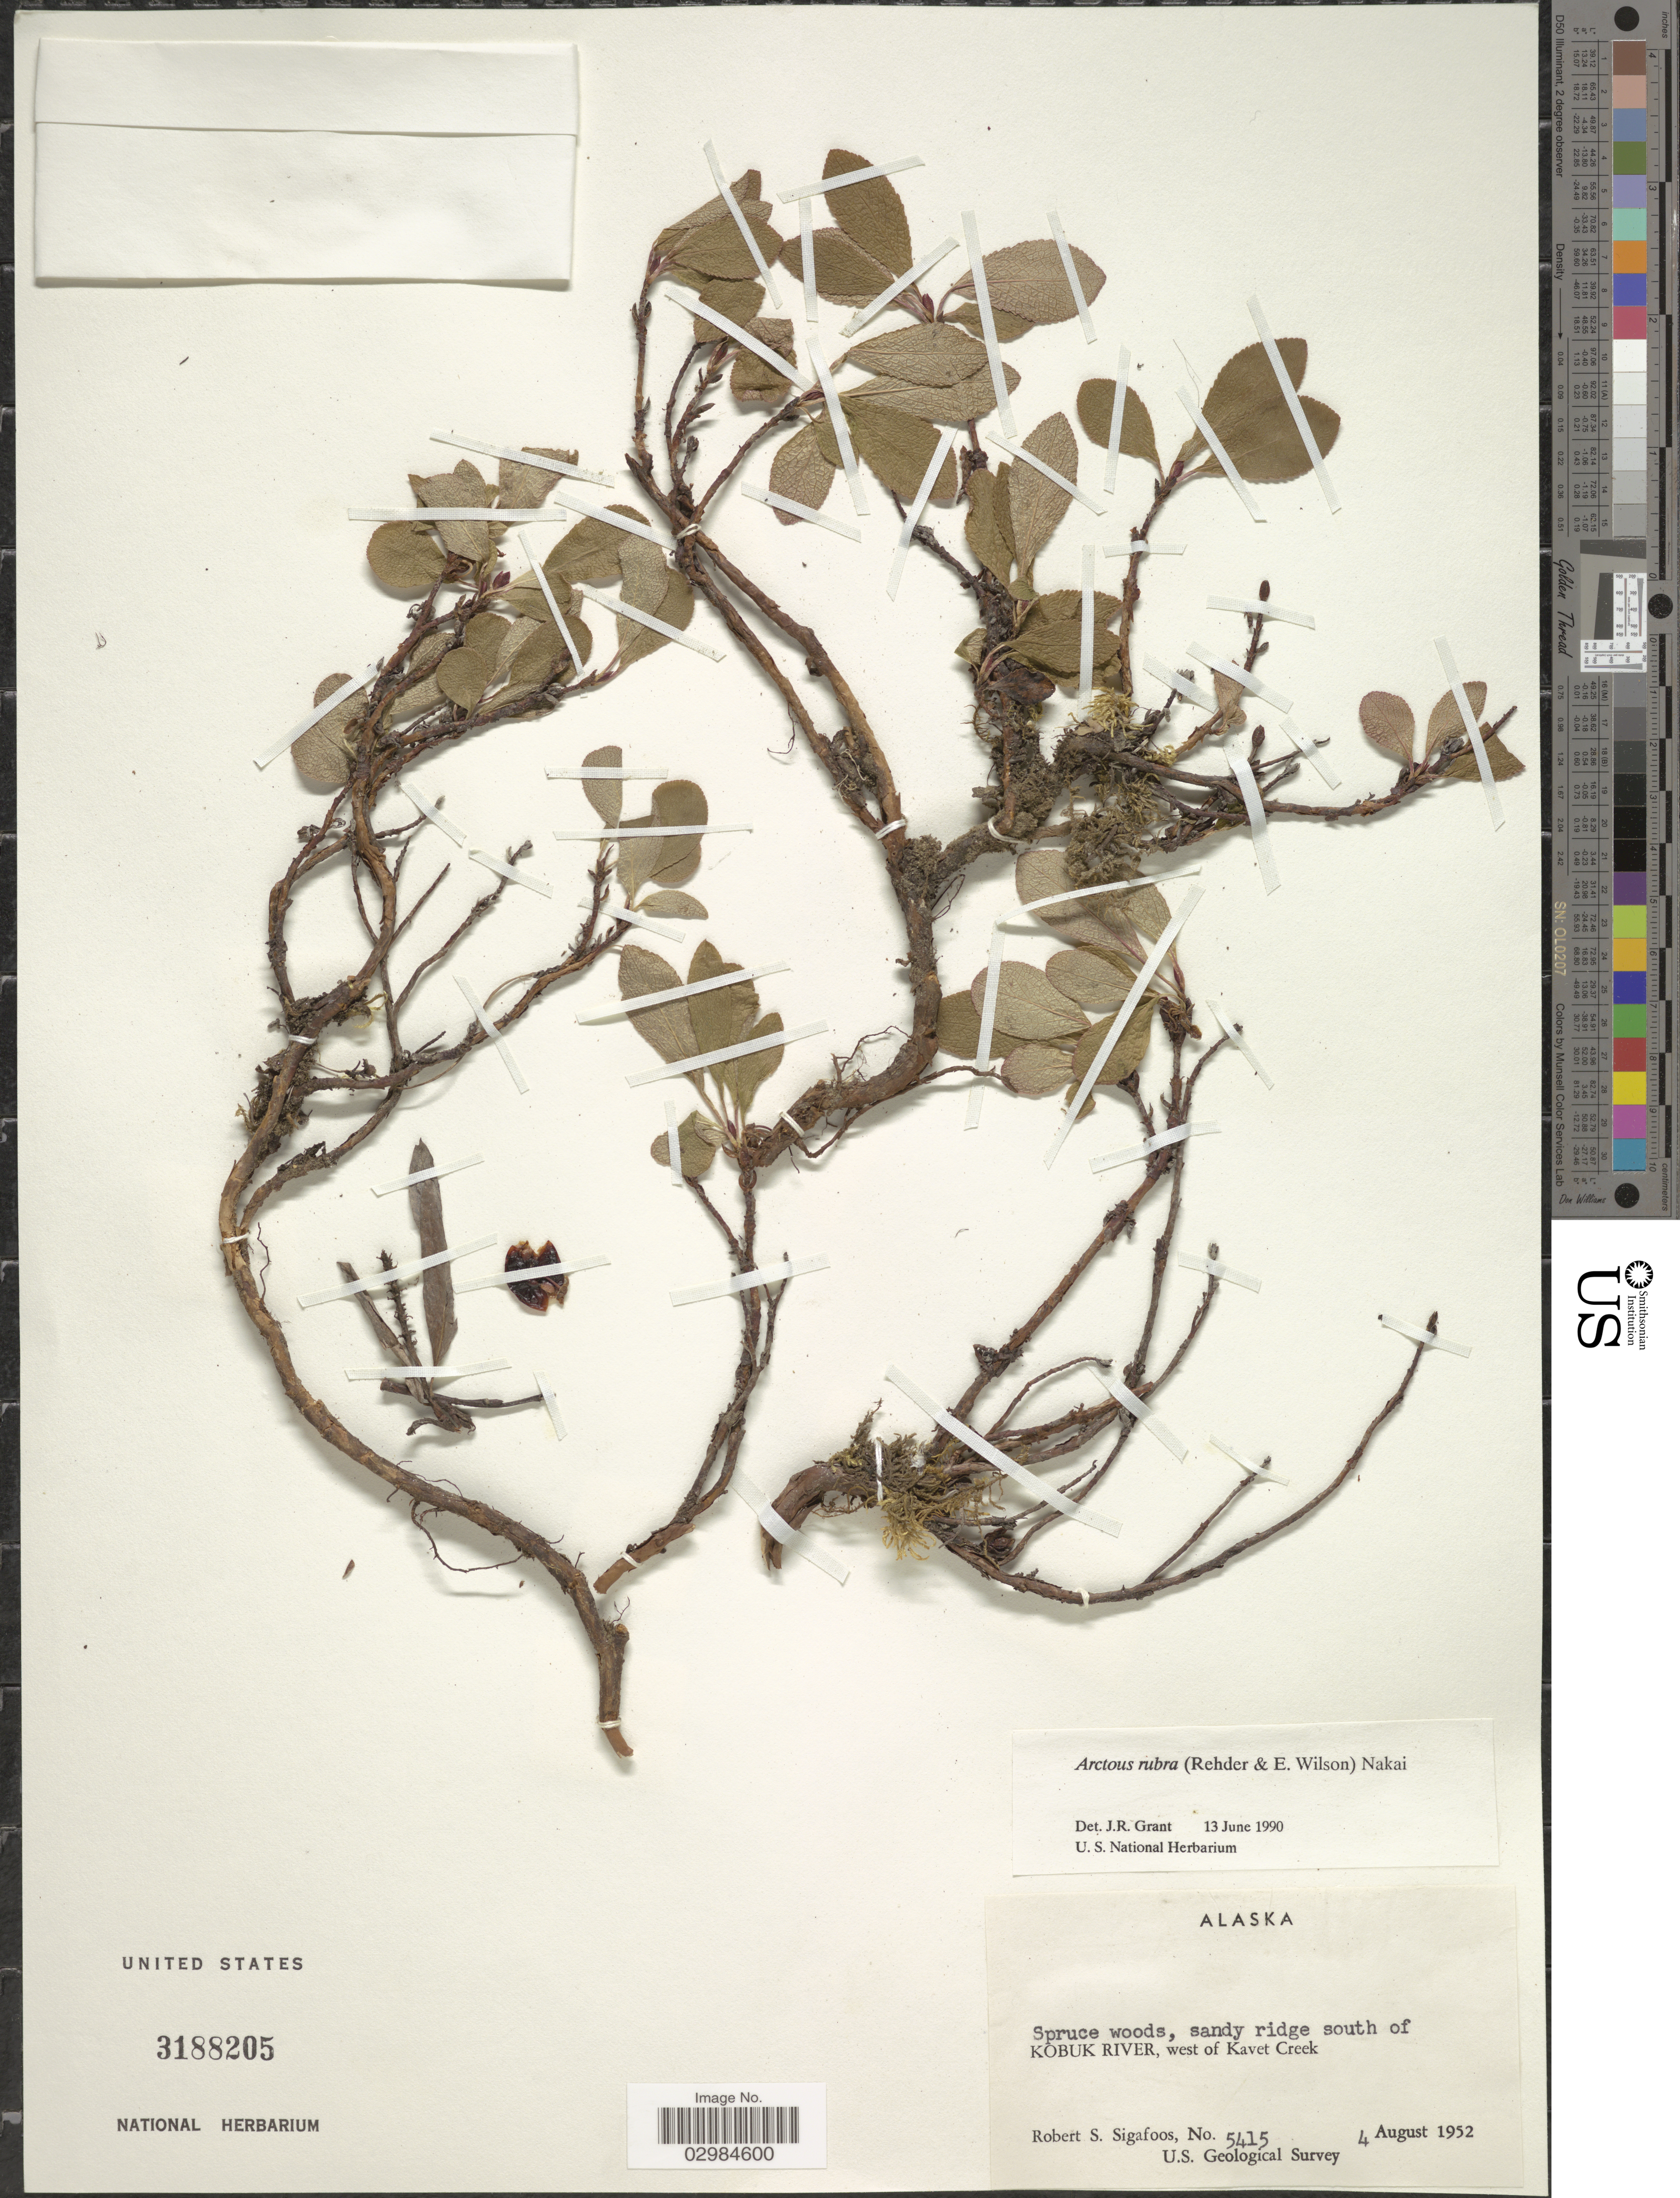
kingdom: Plantae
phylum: Tracheophyta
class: Magnoliopsida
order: Ericales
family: Ericaceae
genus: Arctostaphylos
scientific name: Arctostaphylos rubra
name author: (Rehder & E.H. Wilson) Fernald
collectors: R. Sigafoos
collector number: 5415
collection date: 1952-08-04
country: United States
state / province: Alaska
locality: Spruce woods, sandy ridge south of Kobuk River, west of Kavet Creek.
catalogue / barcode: US 3188205